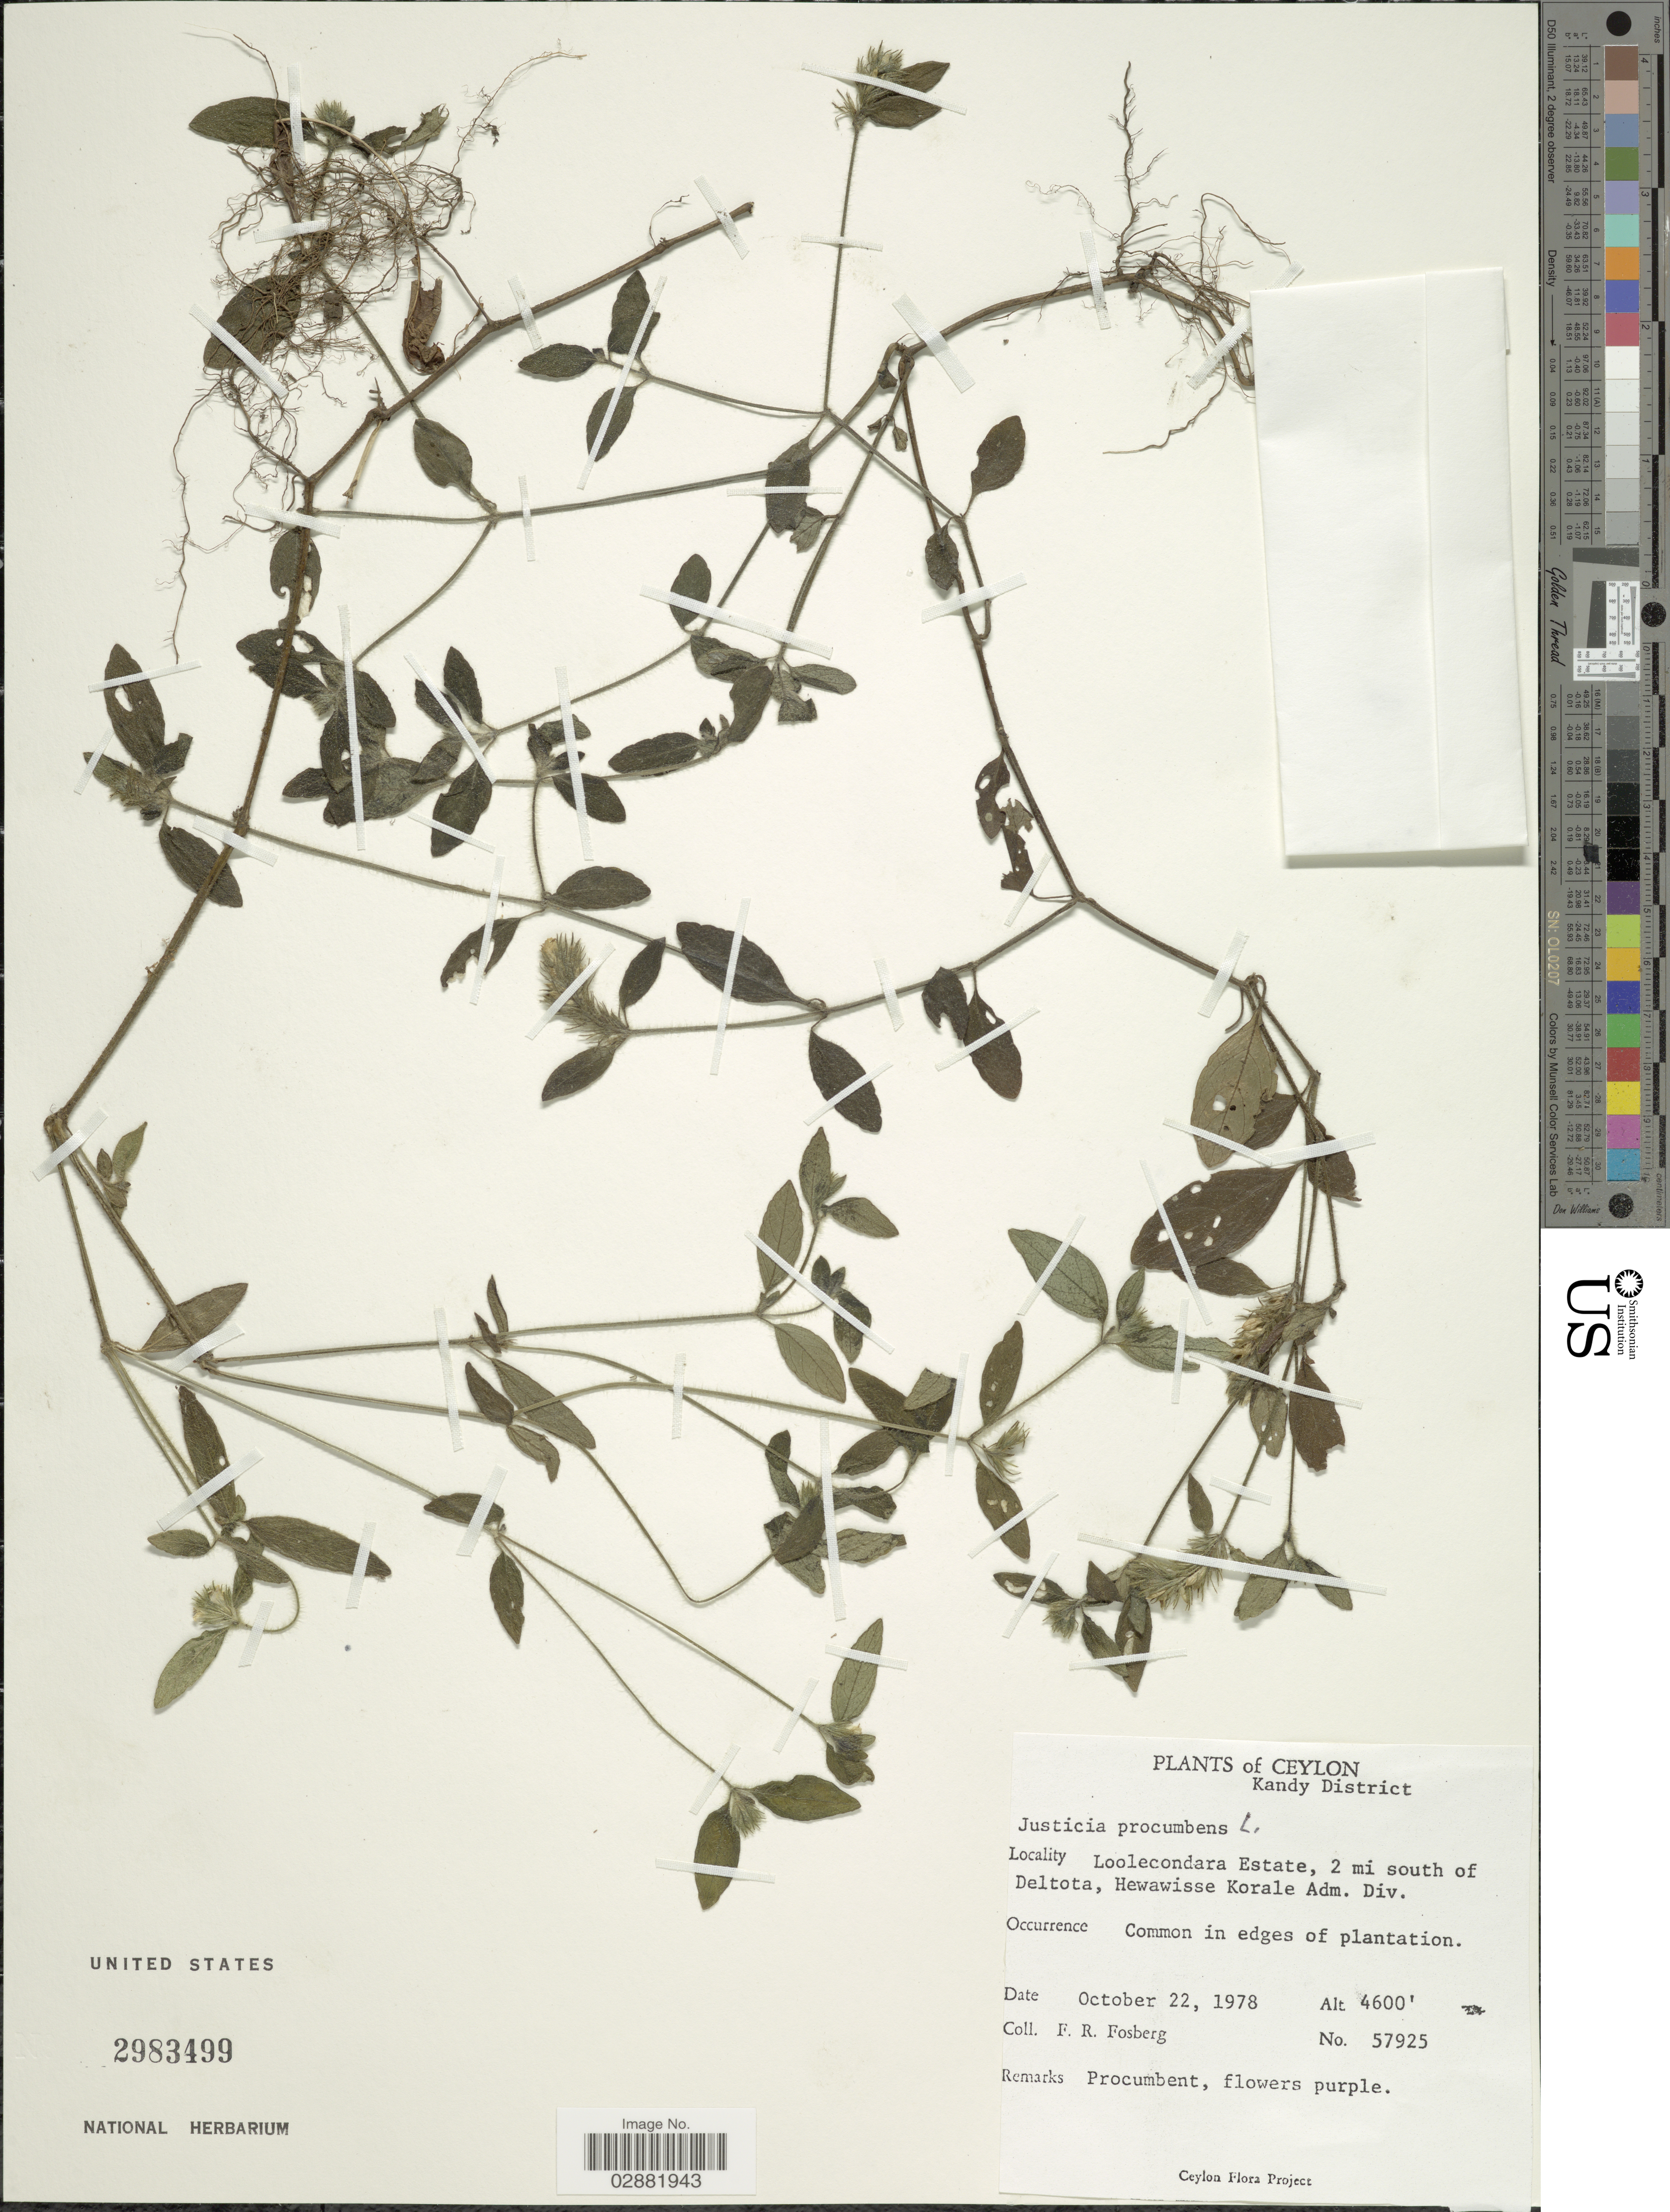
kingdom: Plantae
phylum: Tracheophyta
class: Magnoliopsida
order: Lamiales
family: Acanthaceae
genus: Justicia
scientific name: Justicia procumbens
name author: L.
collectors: F. R. Fosberg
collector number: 57925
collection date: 1978-10-22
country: Sri Lanka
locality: Ceylon, Kandy District, Loolecondara Estate, 2 mi south of Deltota, Hewawisse Korale Adm. Div.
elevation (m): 1402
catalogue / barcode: US 2983499